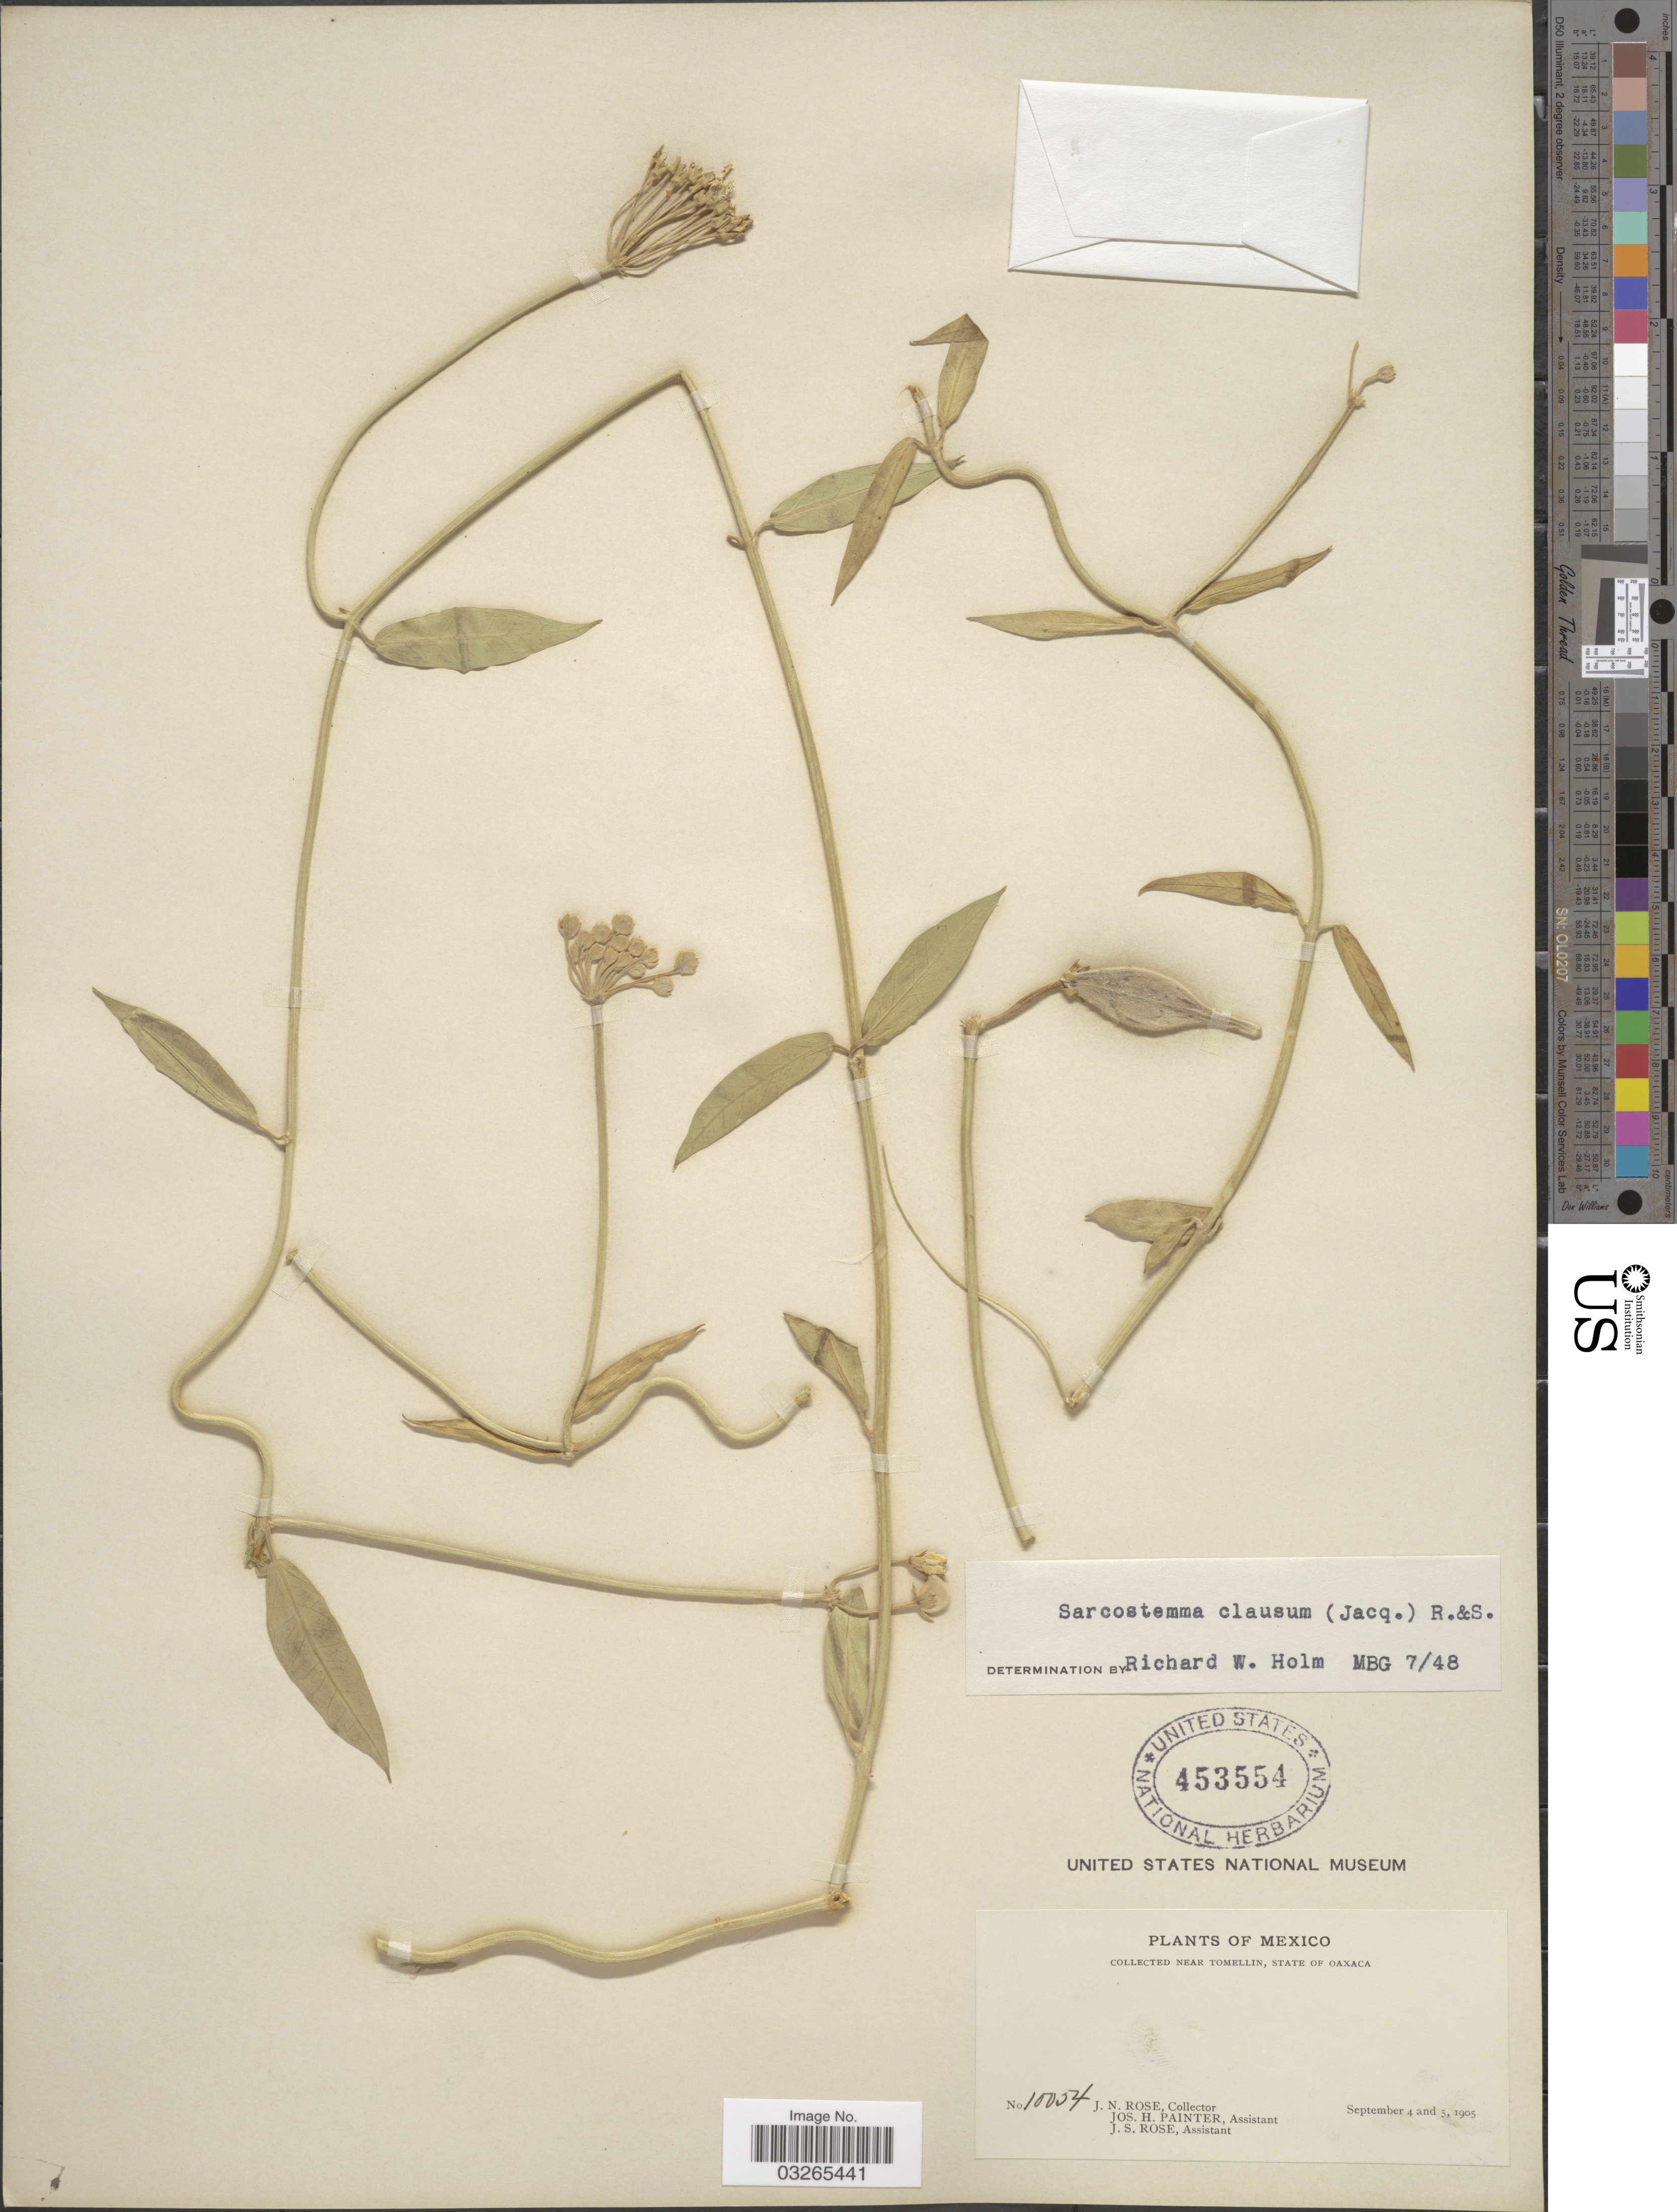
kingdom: Plantae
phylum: Tracheophyta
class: Magnoliopsida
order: Gentianales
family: Apocynaceae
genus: Sarcostemma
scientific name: Sarcostemma clausum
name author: (Jacq.) Schult.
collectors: J. N. Rose, J. H. Painter & J. S. Rose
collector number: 10054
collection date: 1905-09-04/1905-09-05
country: Mexico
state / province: Oaxaca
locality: Near Tomellin.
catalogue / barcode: US 453554